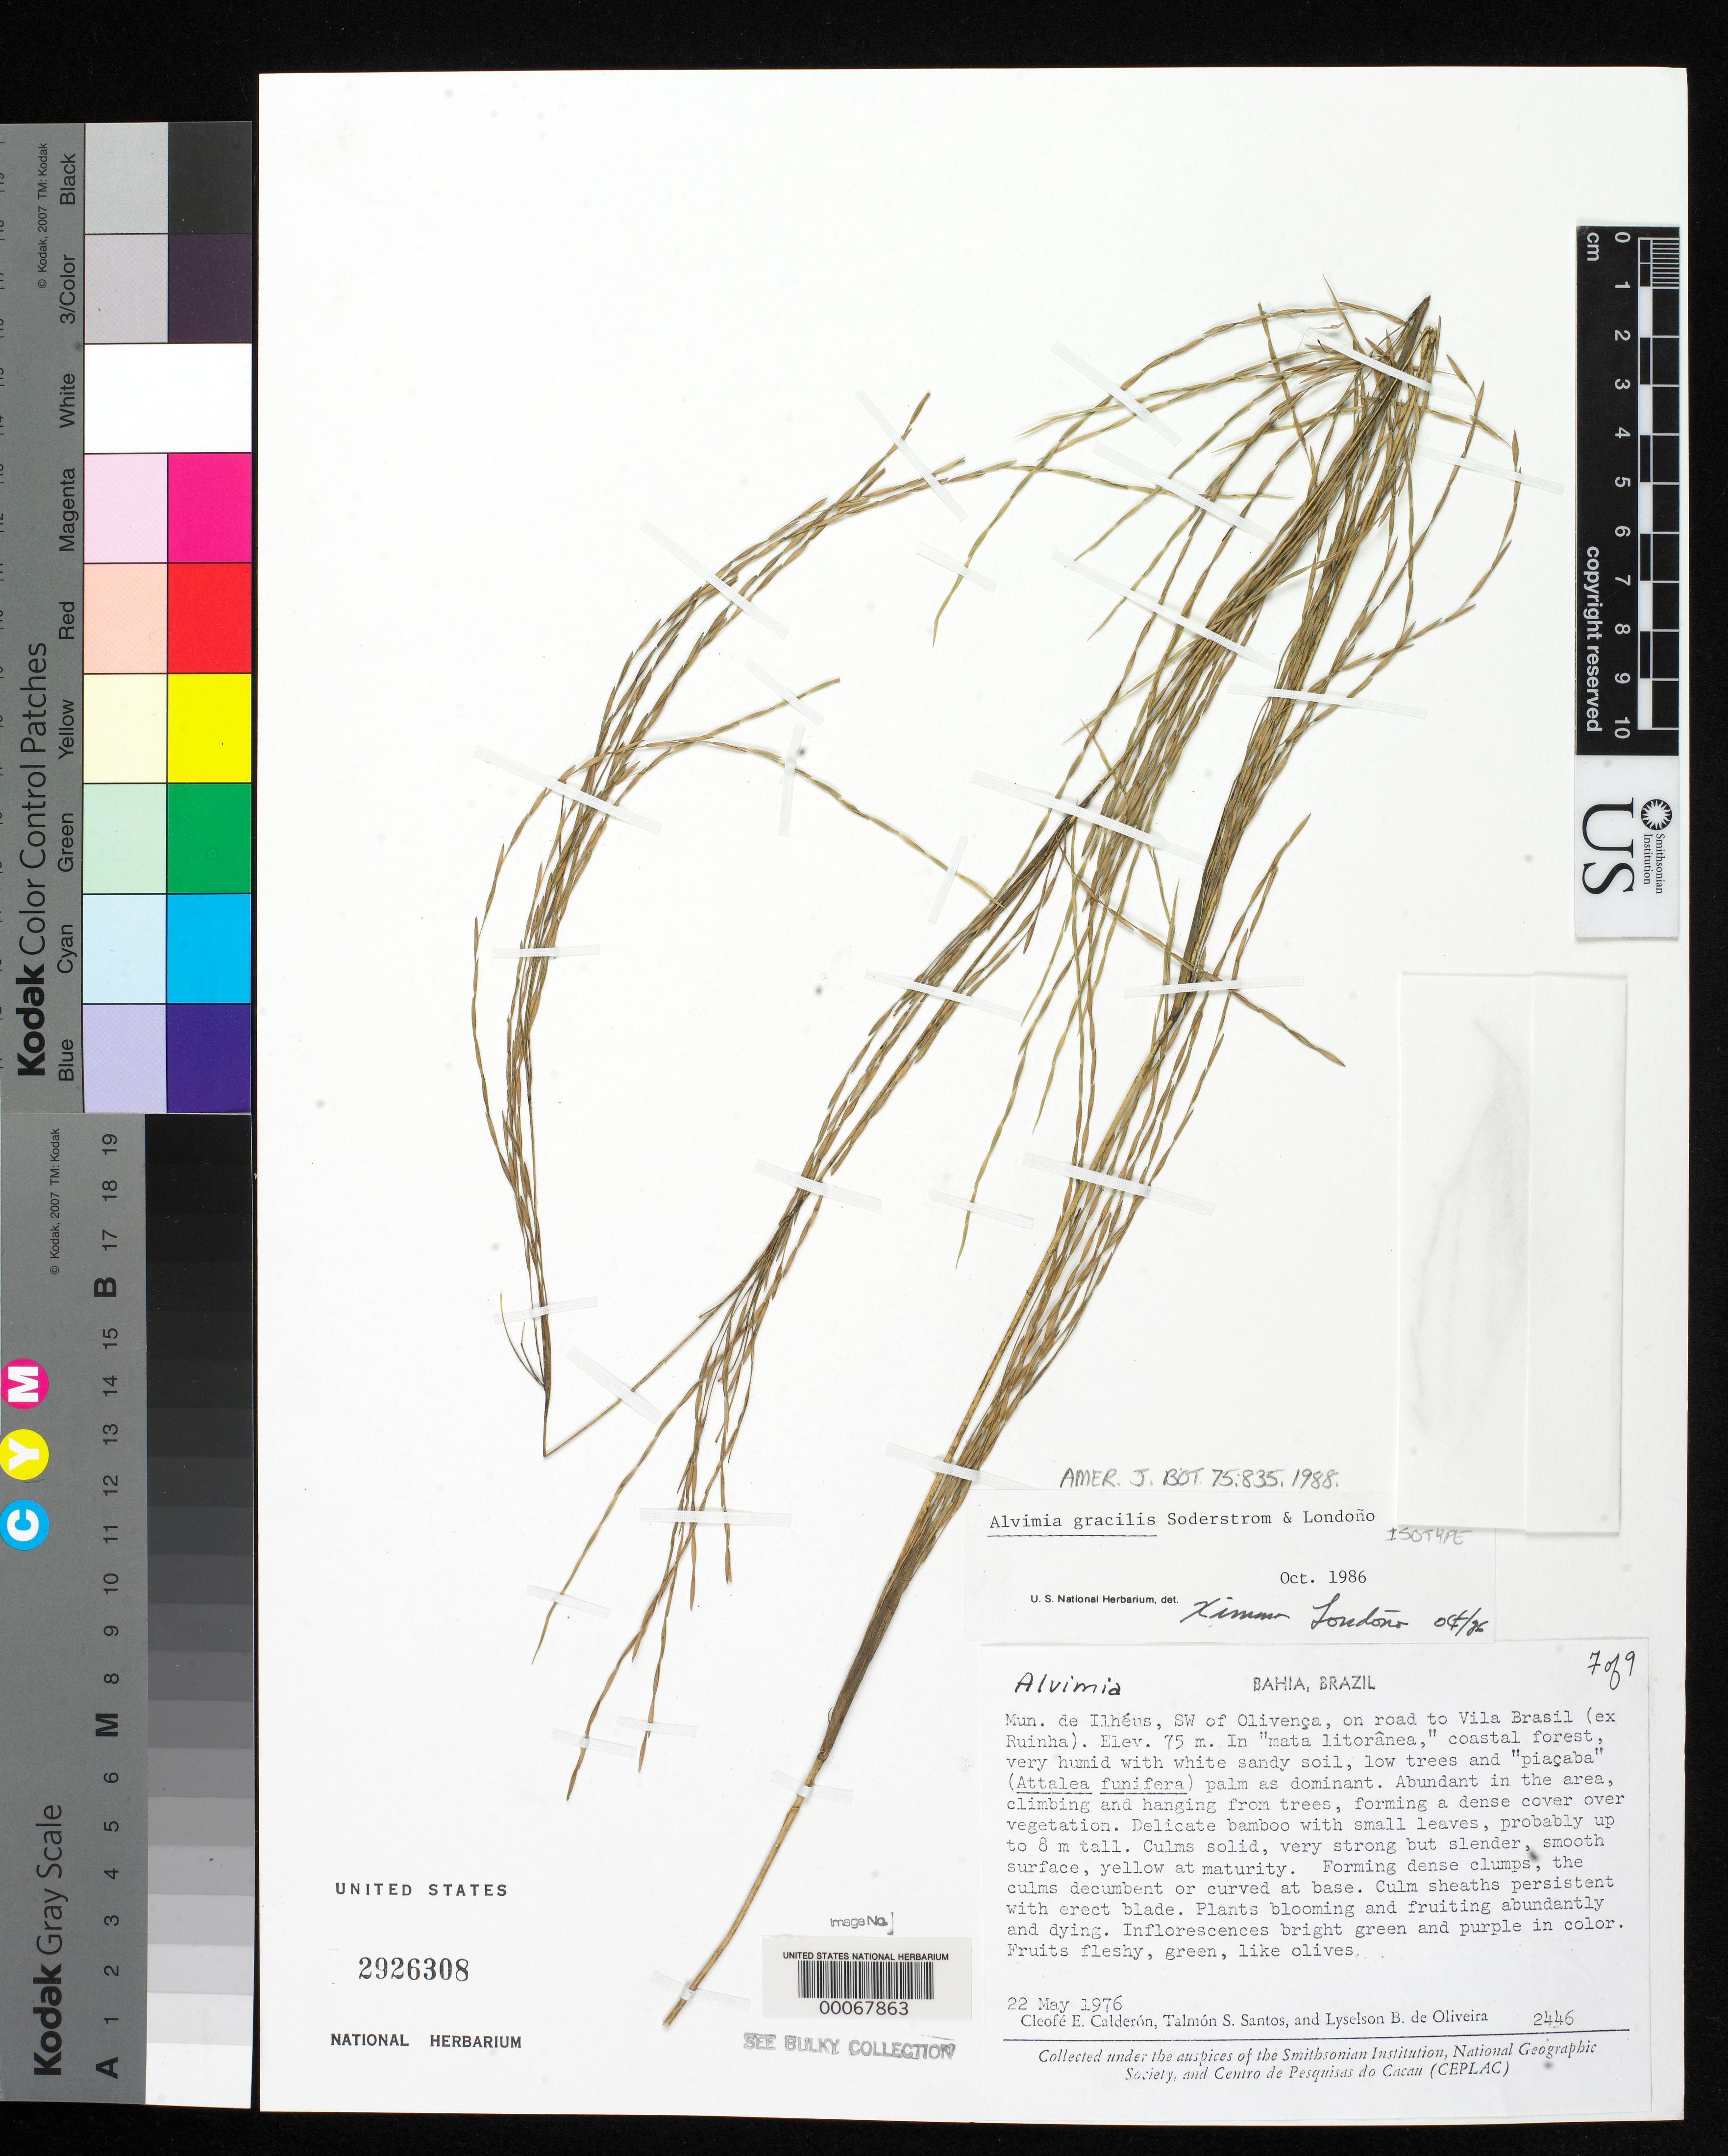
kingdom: Plantae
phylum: Tracheophyta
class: Liliopsida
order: Poales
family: Poaceae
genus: Alvimia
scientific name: Alvimia gracilis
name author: Soderstr. & Londoño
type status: Isotype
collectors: C. E. Calderón, T. S. Santos & L. de Oliveira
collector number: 2446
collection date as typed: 22 May 1976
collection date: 1976-05-22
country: Brazil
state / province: Bahia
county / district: Ilhéus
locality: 16 km SW of Olivenca on road to Vila Brasil.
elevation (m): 75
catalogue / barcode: US 2926308